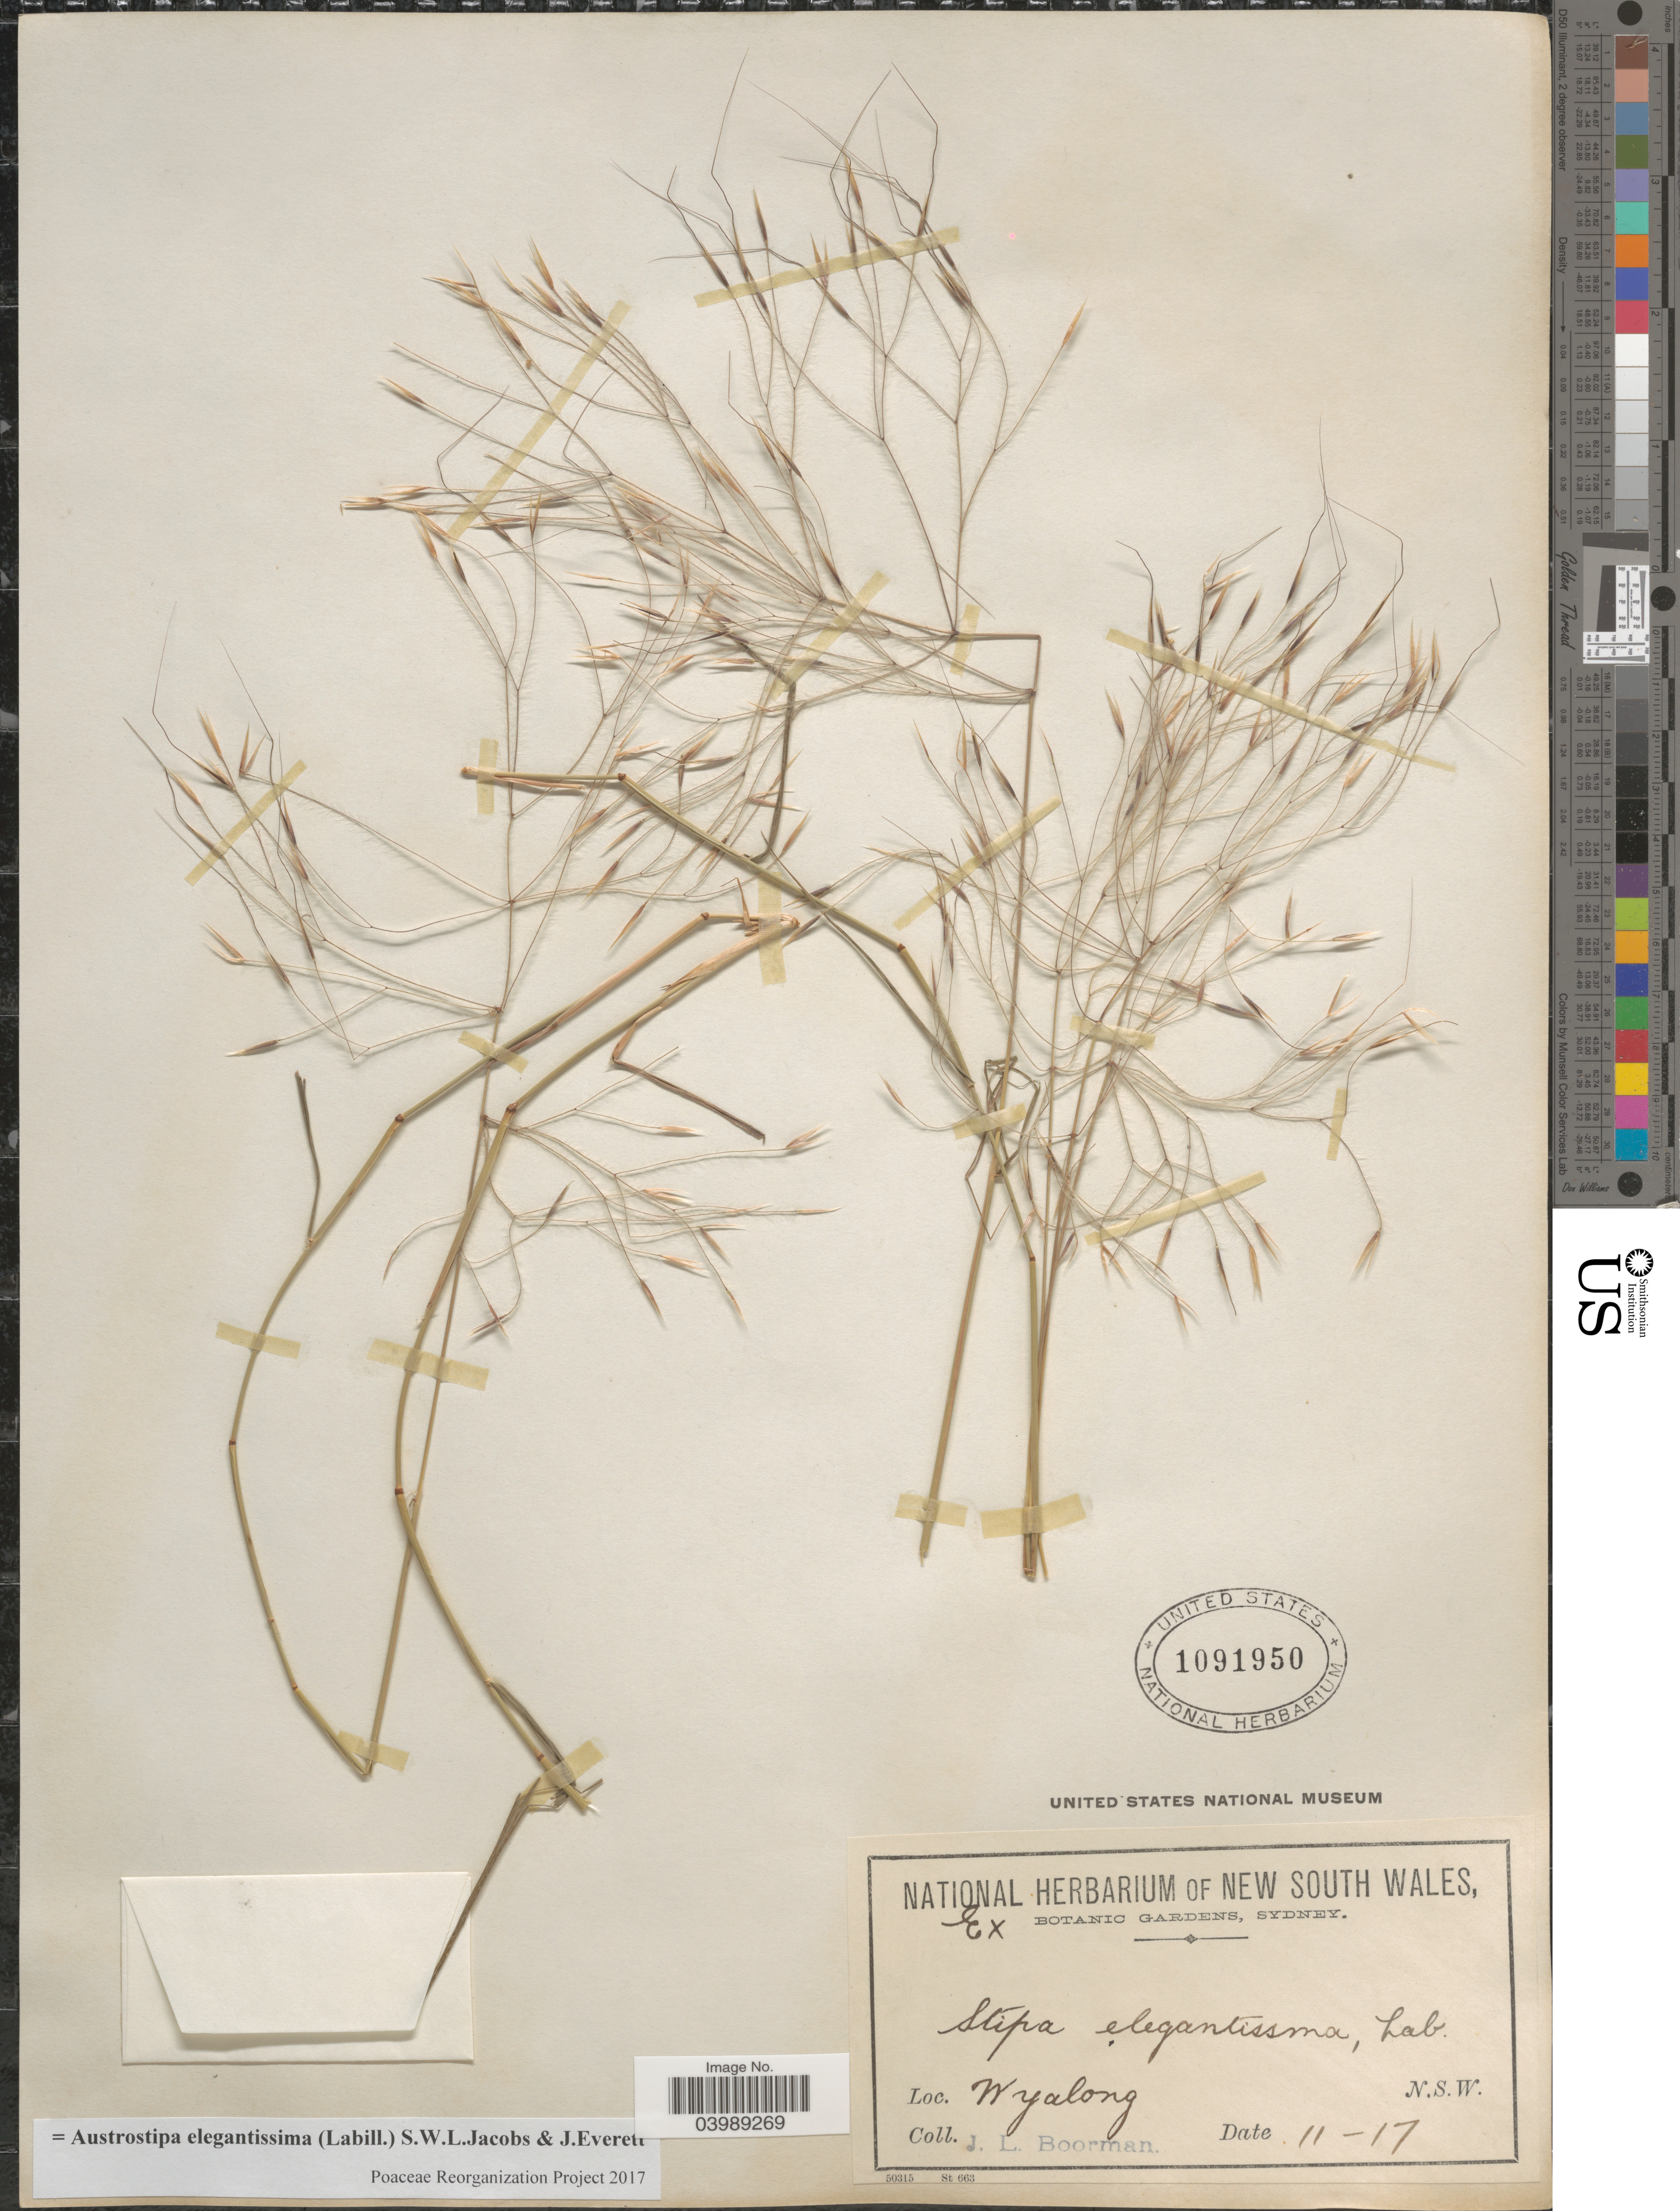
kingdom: Plantae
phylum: Tracheophyta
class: Liliopsida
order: Poales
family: Poaceae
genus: Austrostipa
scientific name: Austrostipa elegantissima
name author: (Labill.) S.W.L. Jacobs & J. Everett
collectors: J. Boorman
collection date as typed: Transcribed d/m/y: /11/17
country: Australia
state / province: New South Wales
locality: Wyalong.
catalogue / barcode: US 1091950